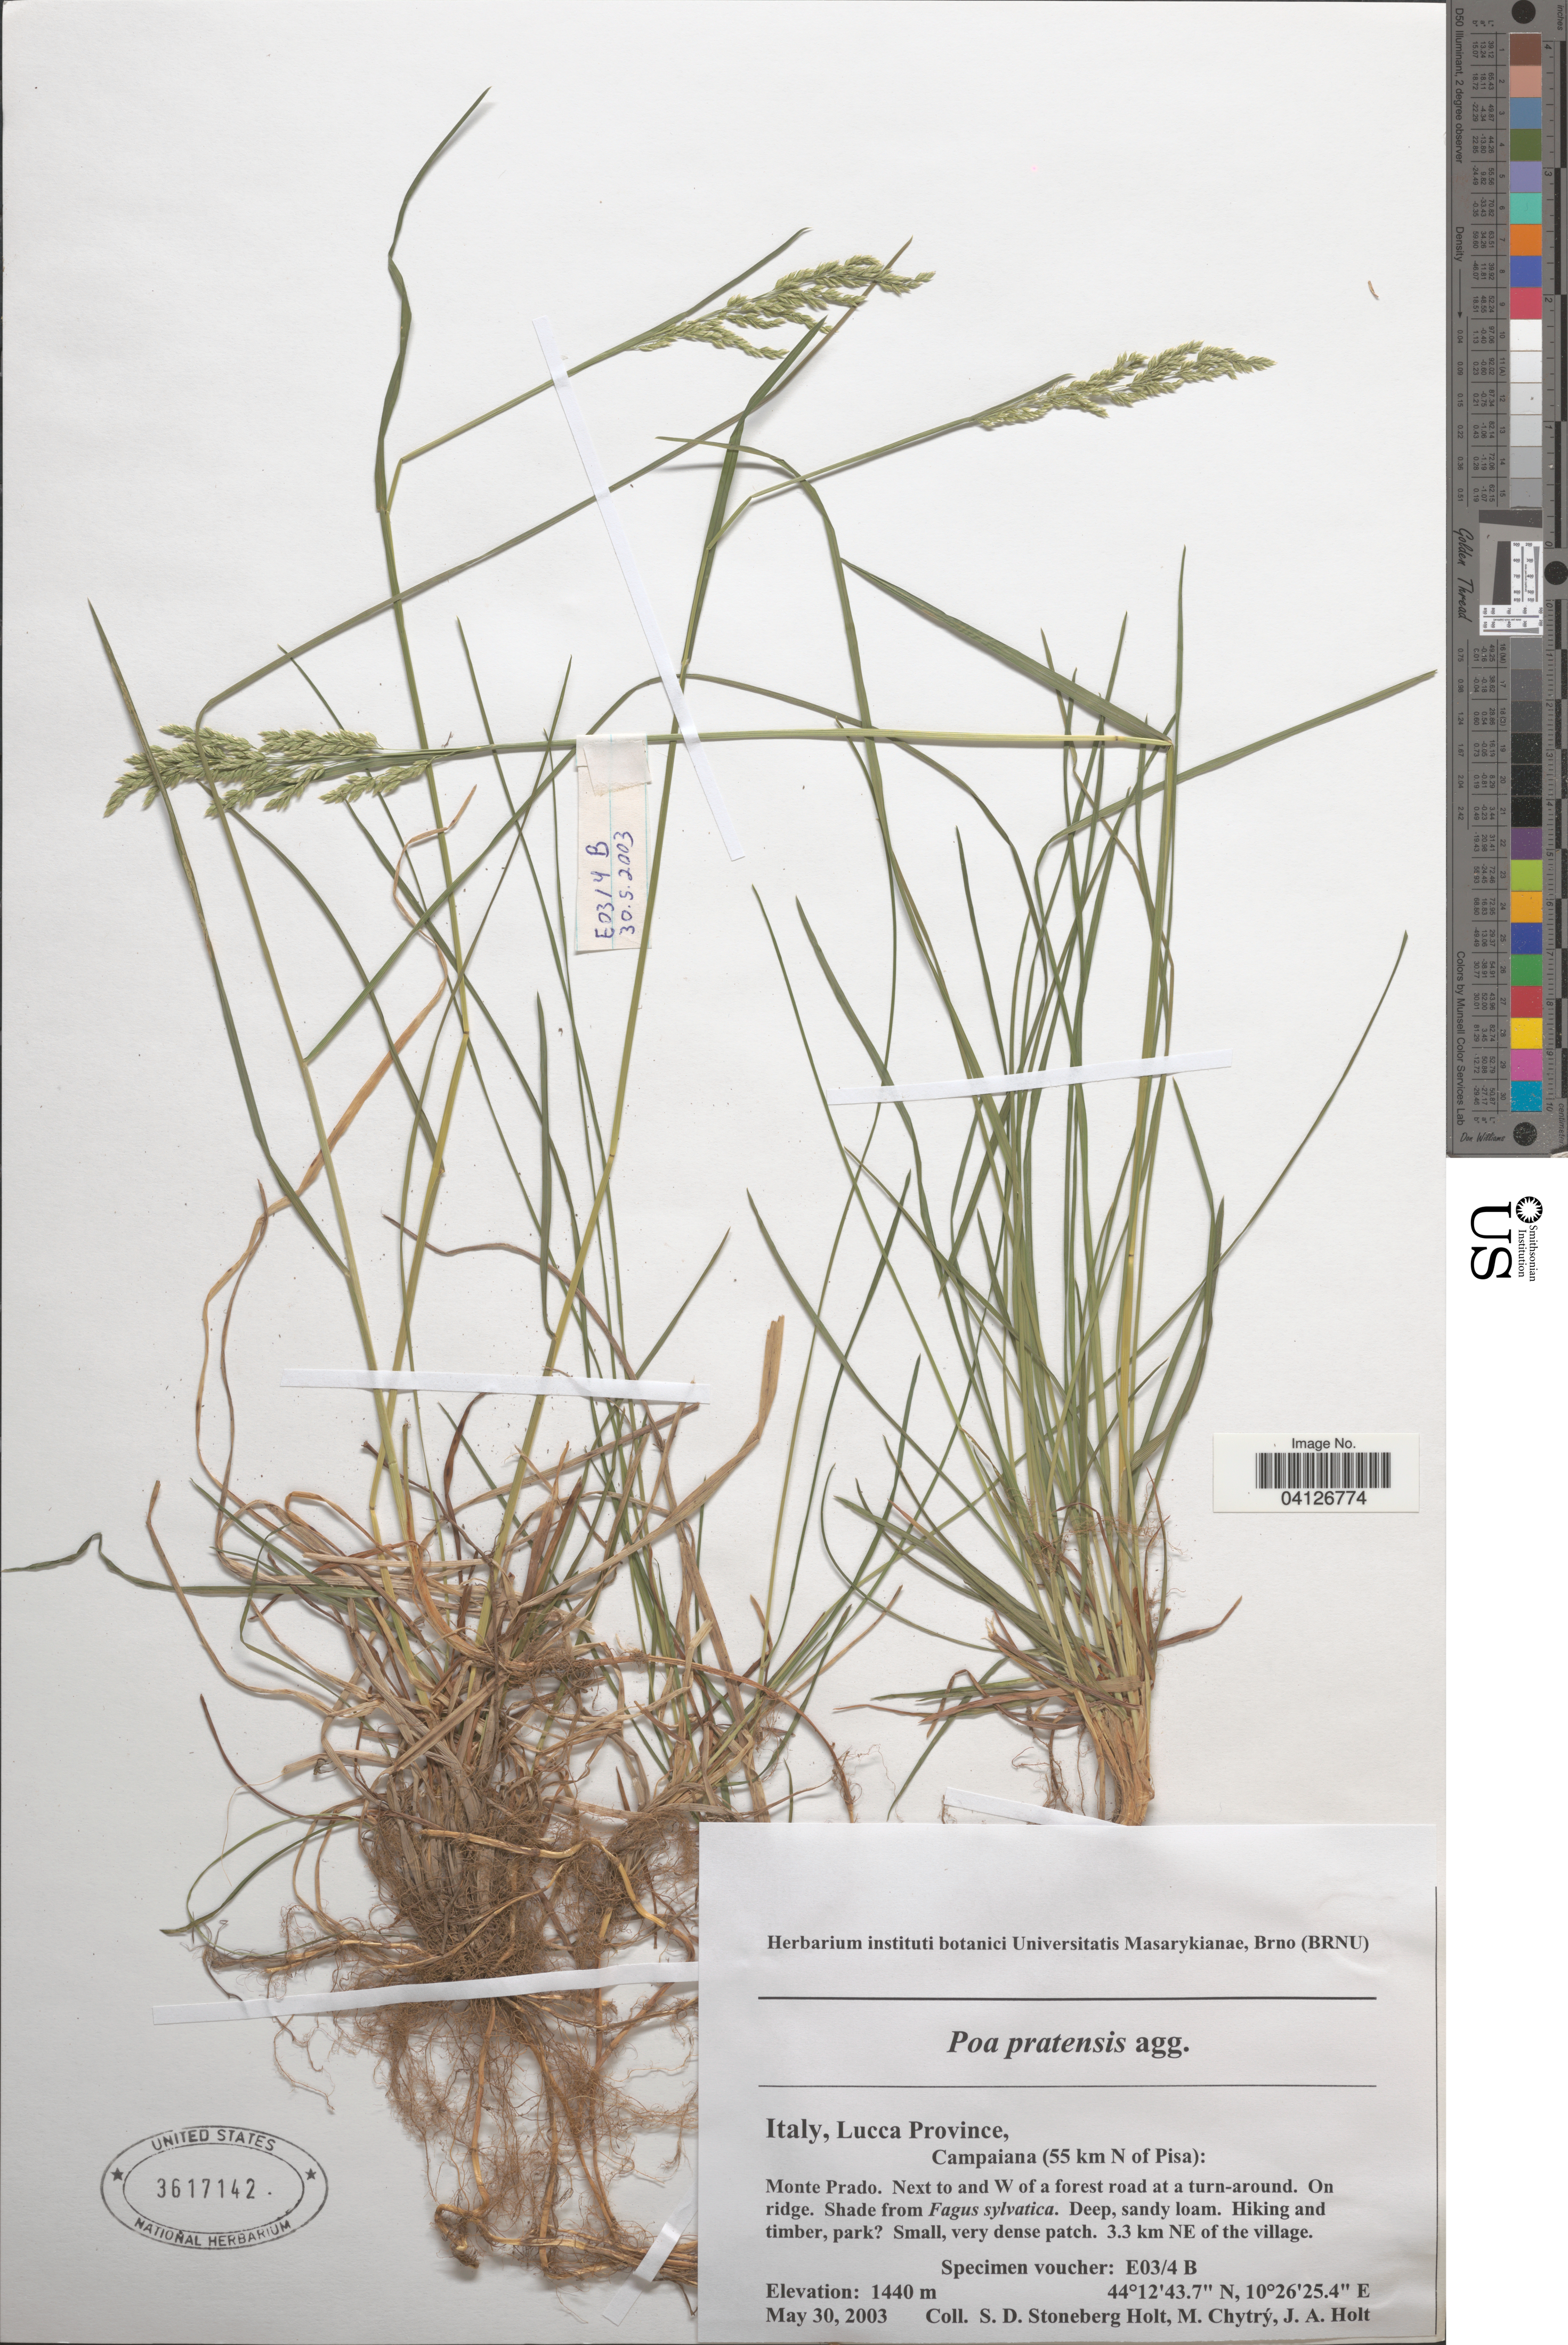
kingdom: Plantae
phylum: Tracheophyta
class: Liliopsida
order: Poales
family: Poaceae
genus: Poa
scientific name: Poa pratensis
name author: L.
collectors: S. Holt, M. Chytrý & J. A. Holt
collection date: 2003-05-30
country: Italy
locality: Lucca Province, Campaiana (55 km N of Pisa): Monte Prado. Next to and W of a forest road at a turn-around. 3.3 km NE of the village.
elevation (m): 1440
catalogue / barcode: US 3617142